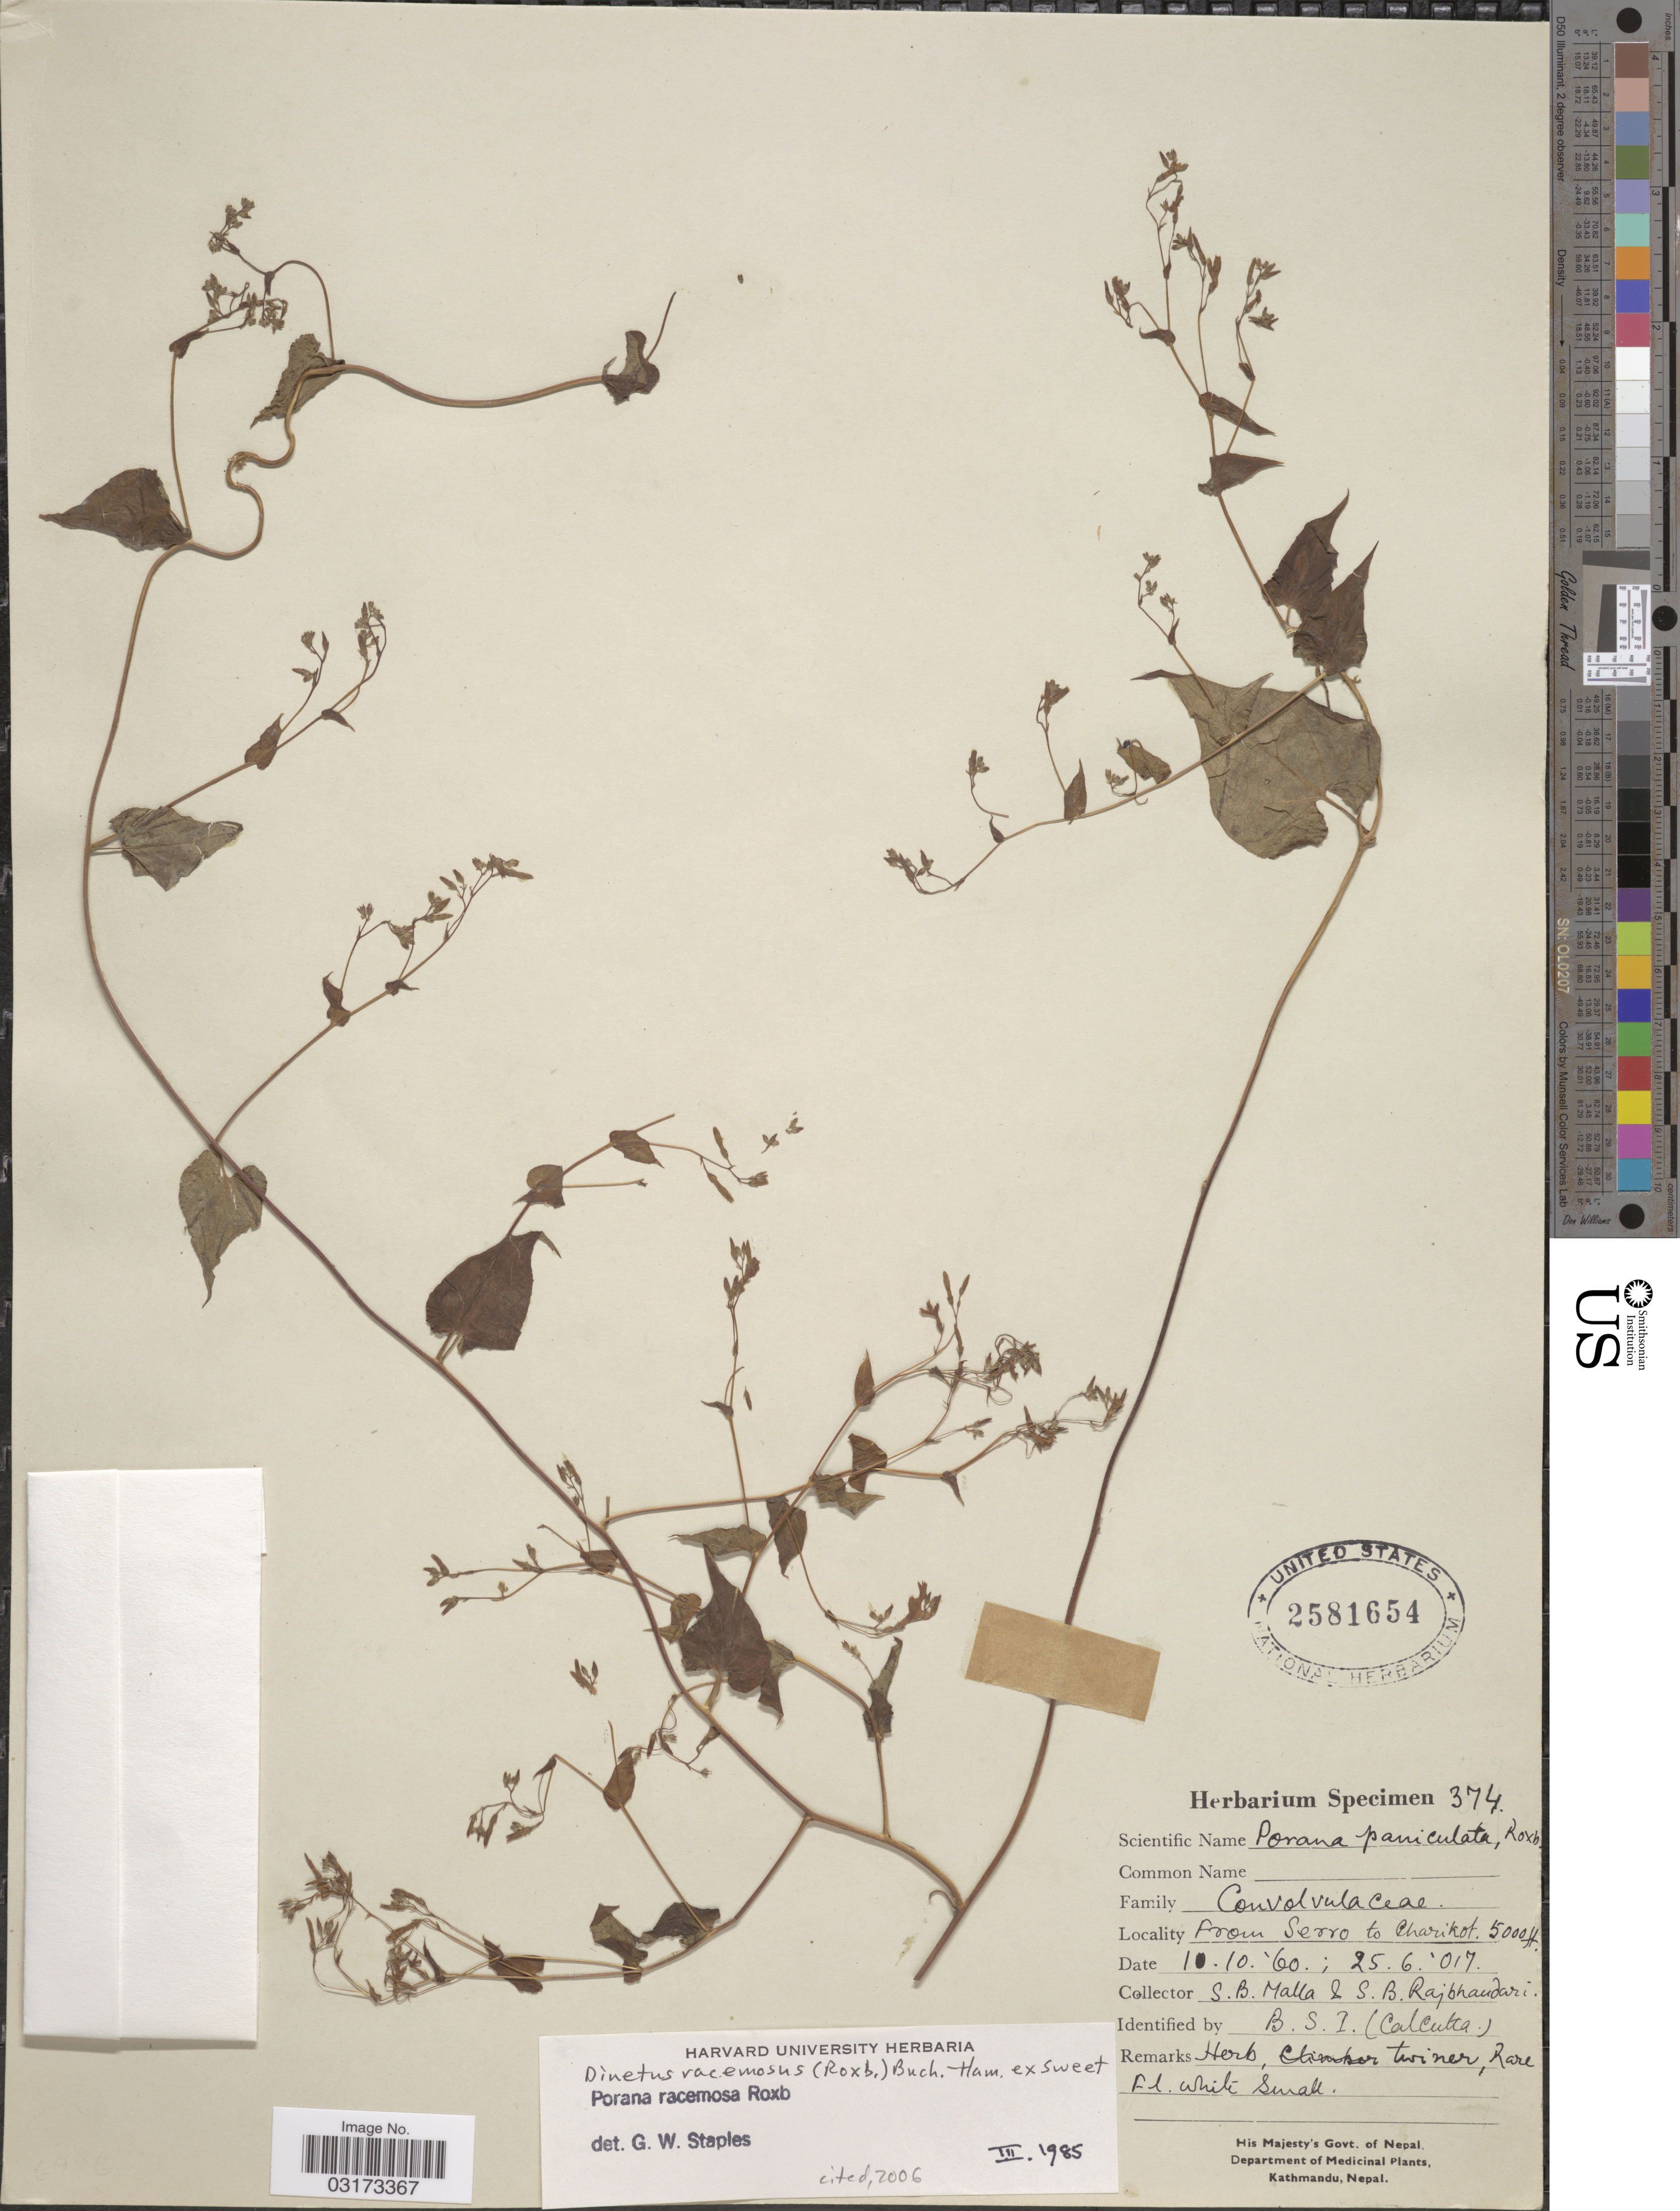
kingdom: Plantae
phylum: Tracheophyta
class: Magnoliopsida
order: Solanales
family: Convolvulaceae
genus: Dinetus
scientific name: Dinetus racemosus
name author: (Roxb.) Sweet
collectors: S. Malla & S. Rajbhaudari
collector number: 374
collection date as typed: Transcribed d/m/y: 10/10/60 to 25/6/17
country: Nepal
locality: From Serro to Charikot.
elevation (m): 1524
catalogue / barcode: US 2581654